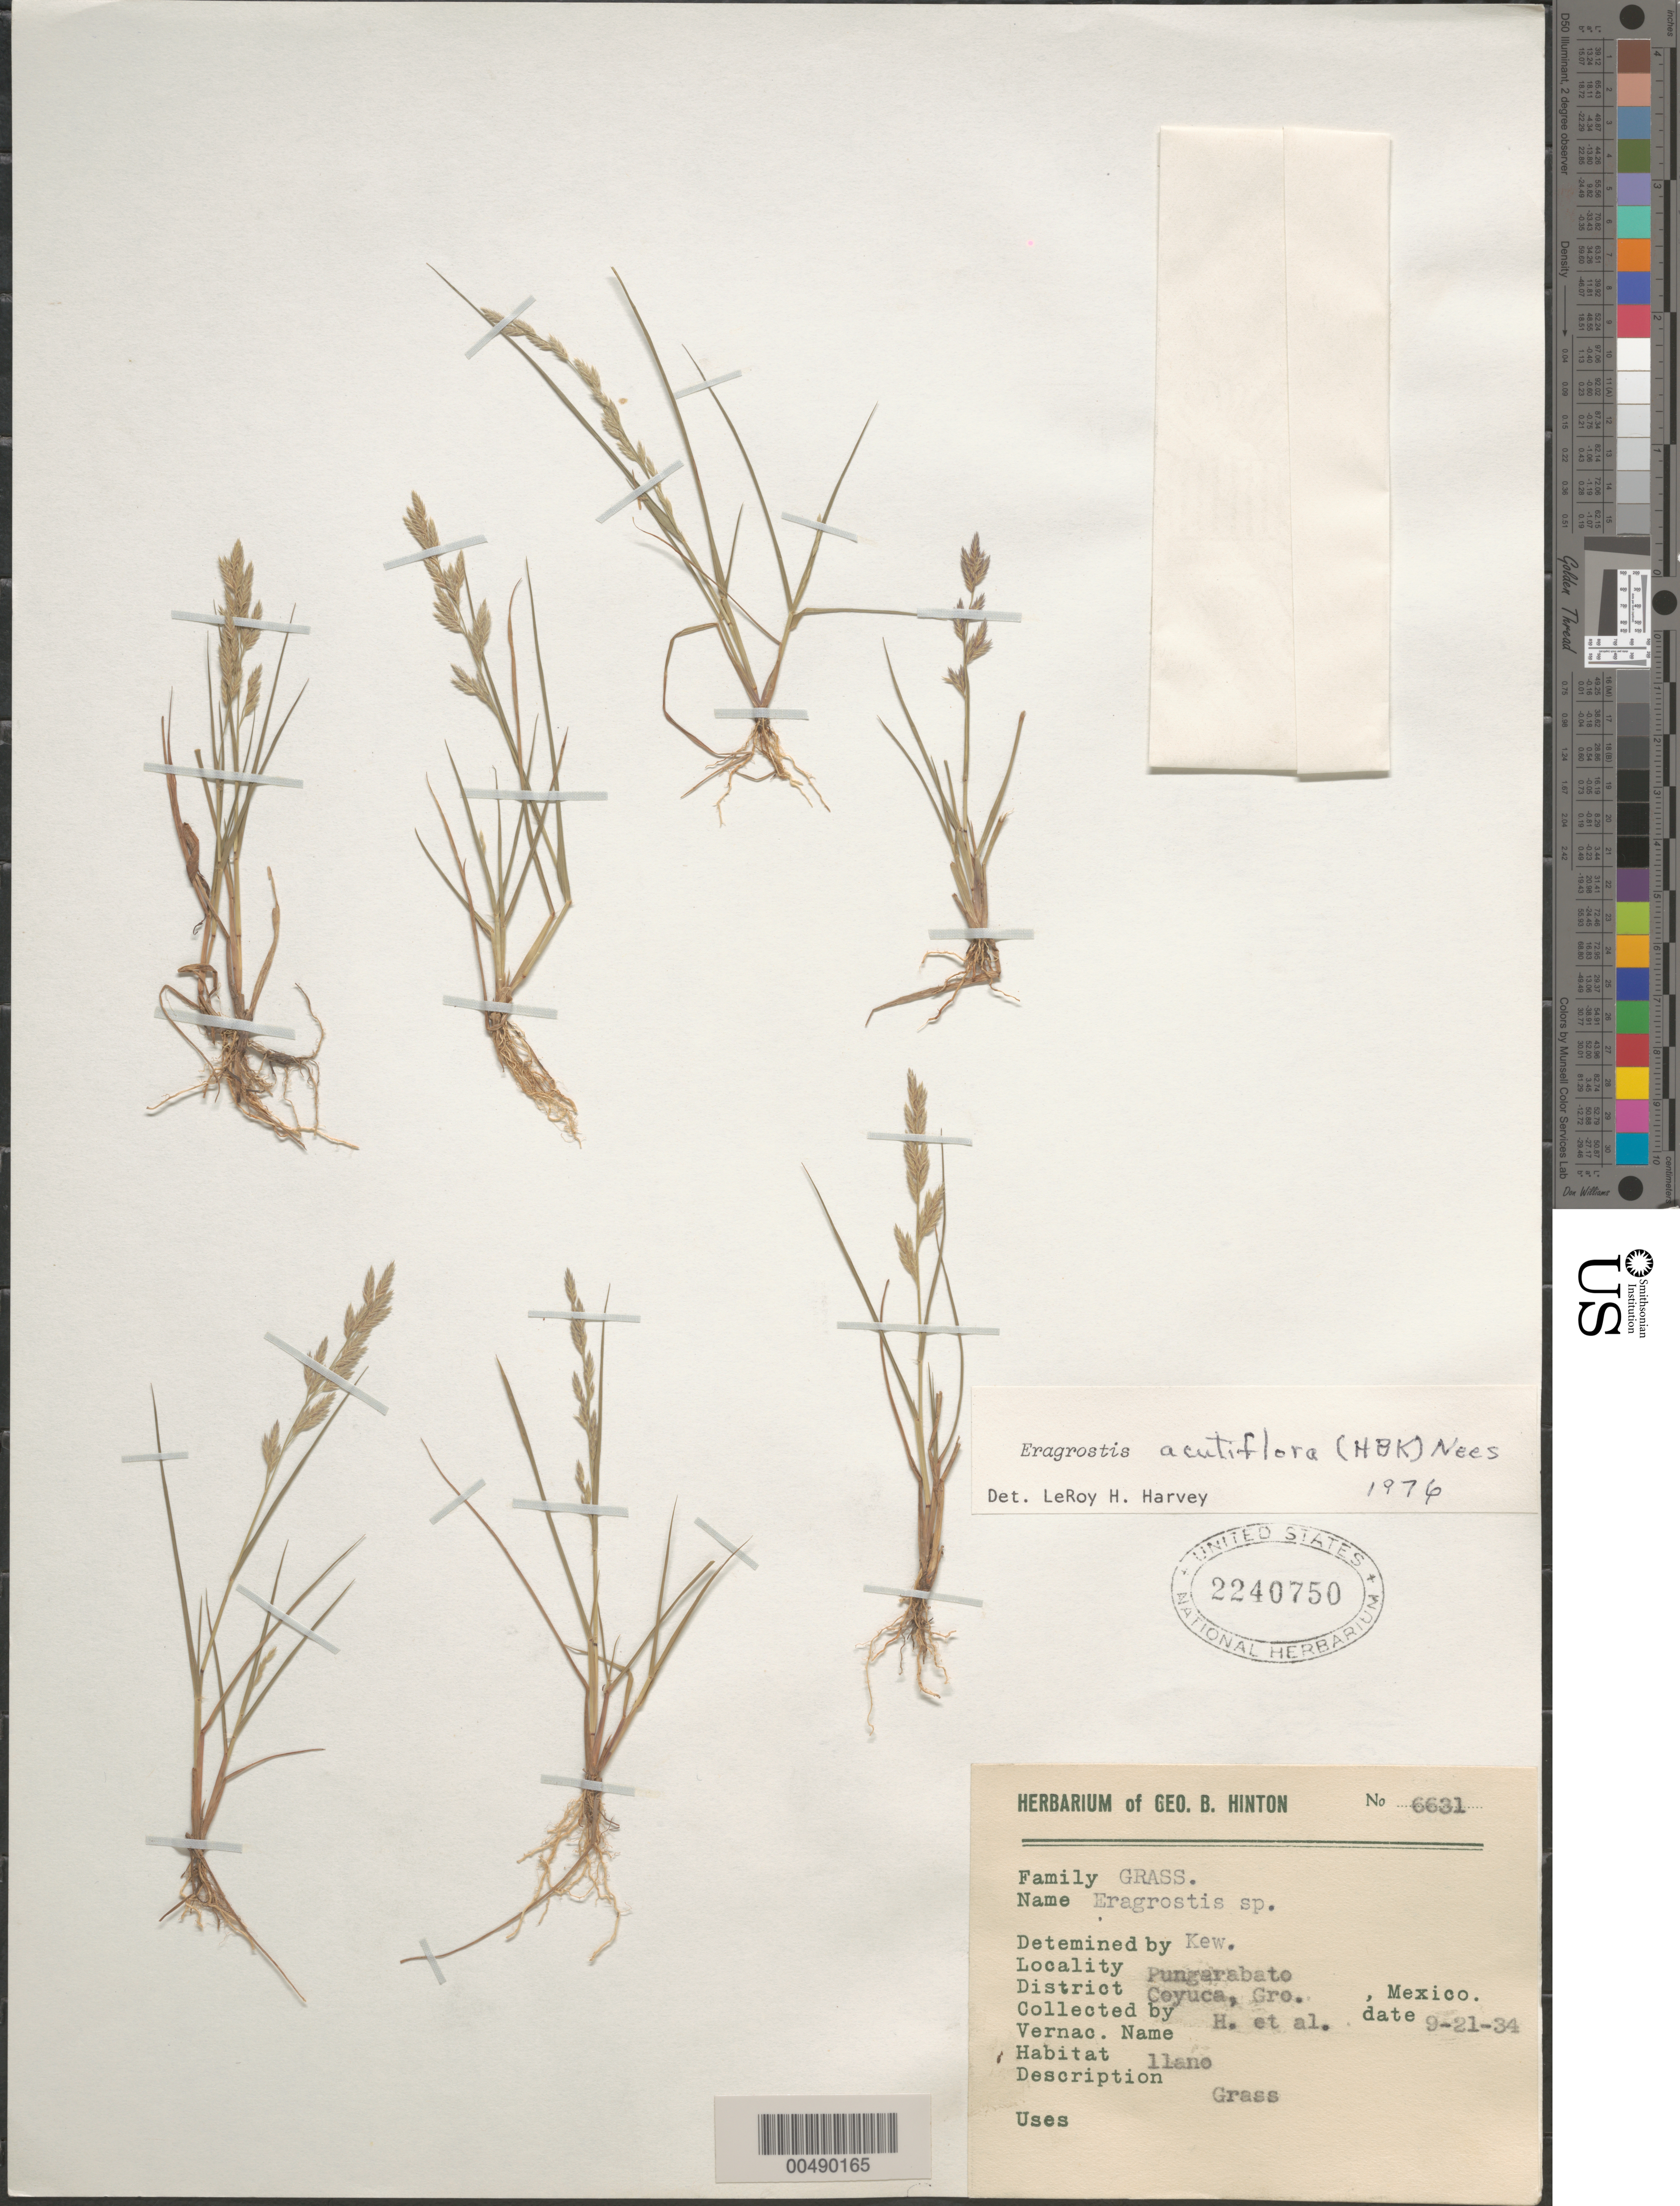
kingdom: Plantae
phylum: Tracheophyta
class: Liliopsida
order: Poales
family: Poaceae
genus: Eragrostis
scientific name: Eragrostis acutiflora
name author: (Kunth) Nees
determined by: Harvey, L. H.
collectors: G. B. Hinton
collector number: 6631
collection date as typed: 21 Sep 1934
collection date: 1934-09-21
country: Mexico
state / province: Guerrero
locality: Pungarabato, Coyuca Dist.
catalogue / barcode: US 2240750